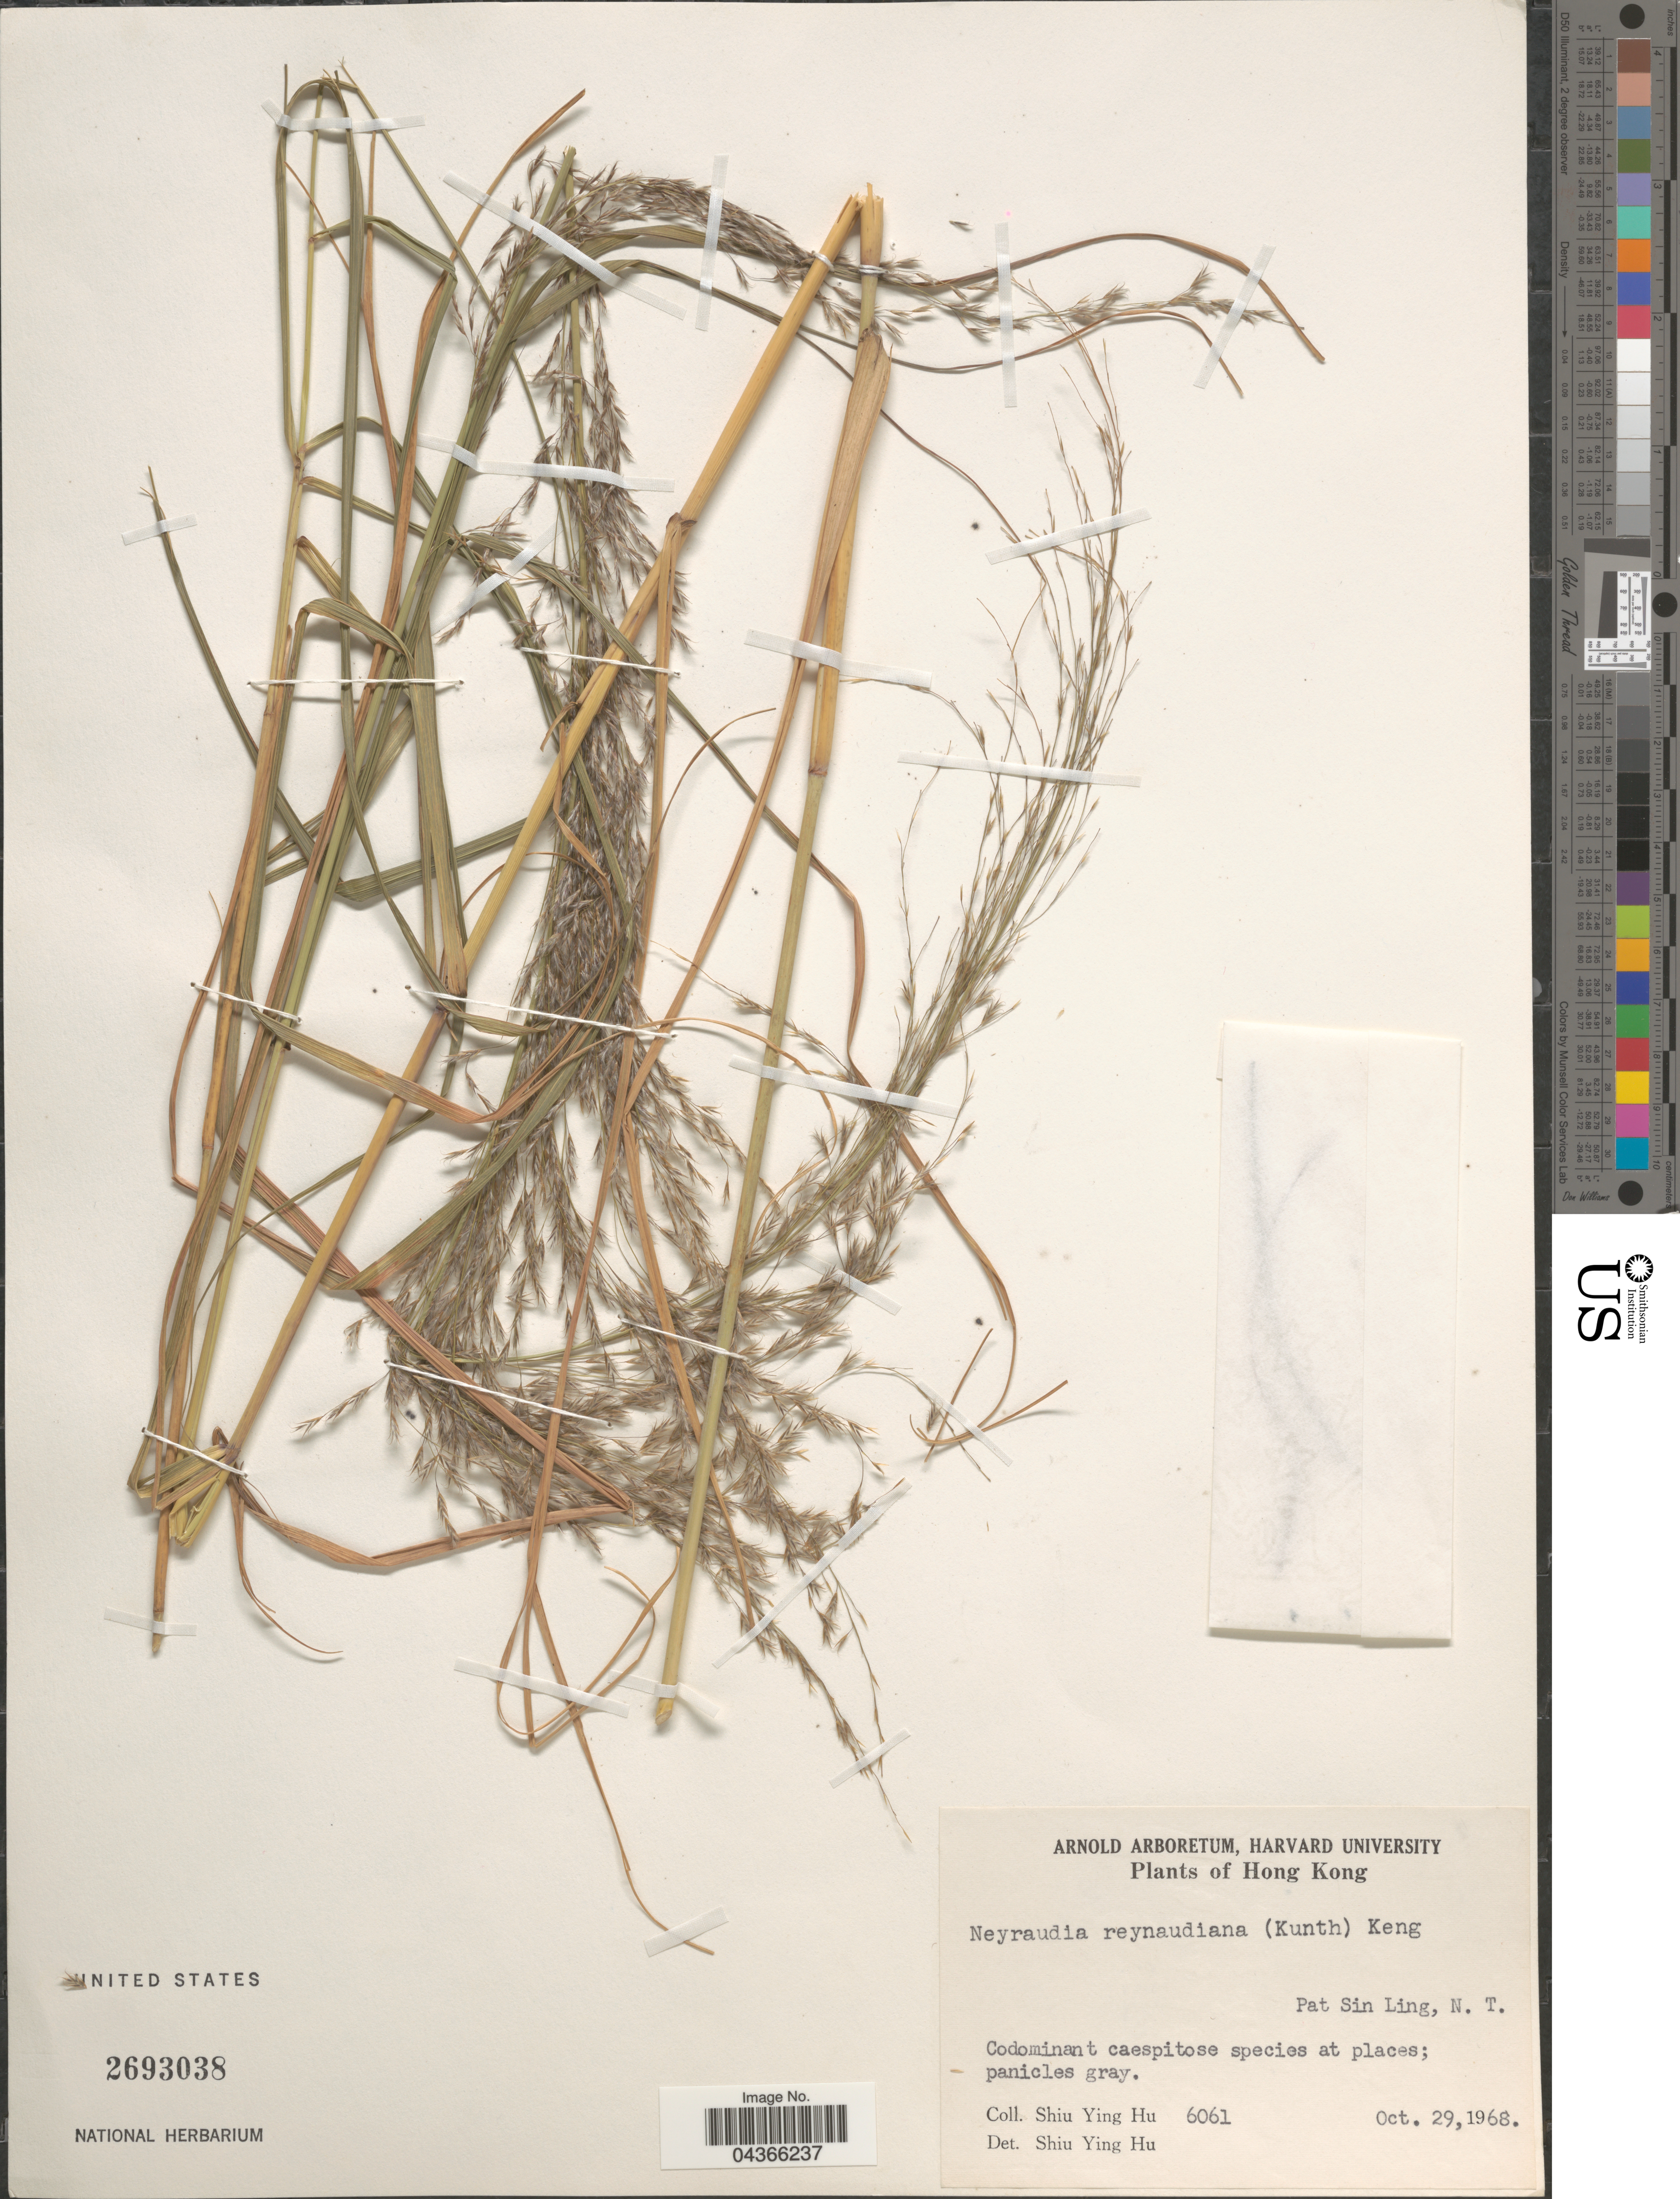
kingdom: Plantae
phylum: Tracheophyta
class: Liliopsida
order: Poales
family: Poaceae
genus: Neyraudia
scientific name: Neyraudia reynaudiana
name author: (Kunth) Keng ex Hitchc.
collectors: S. Y. Hu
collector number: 6061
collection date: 1968-10-29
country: China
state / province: Hong Kong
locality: Pat Sin Ling, N. T.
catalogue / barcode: US 2693038